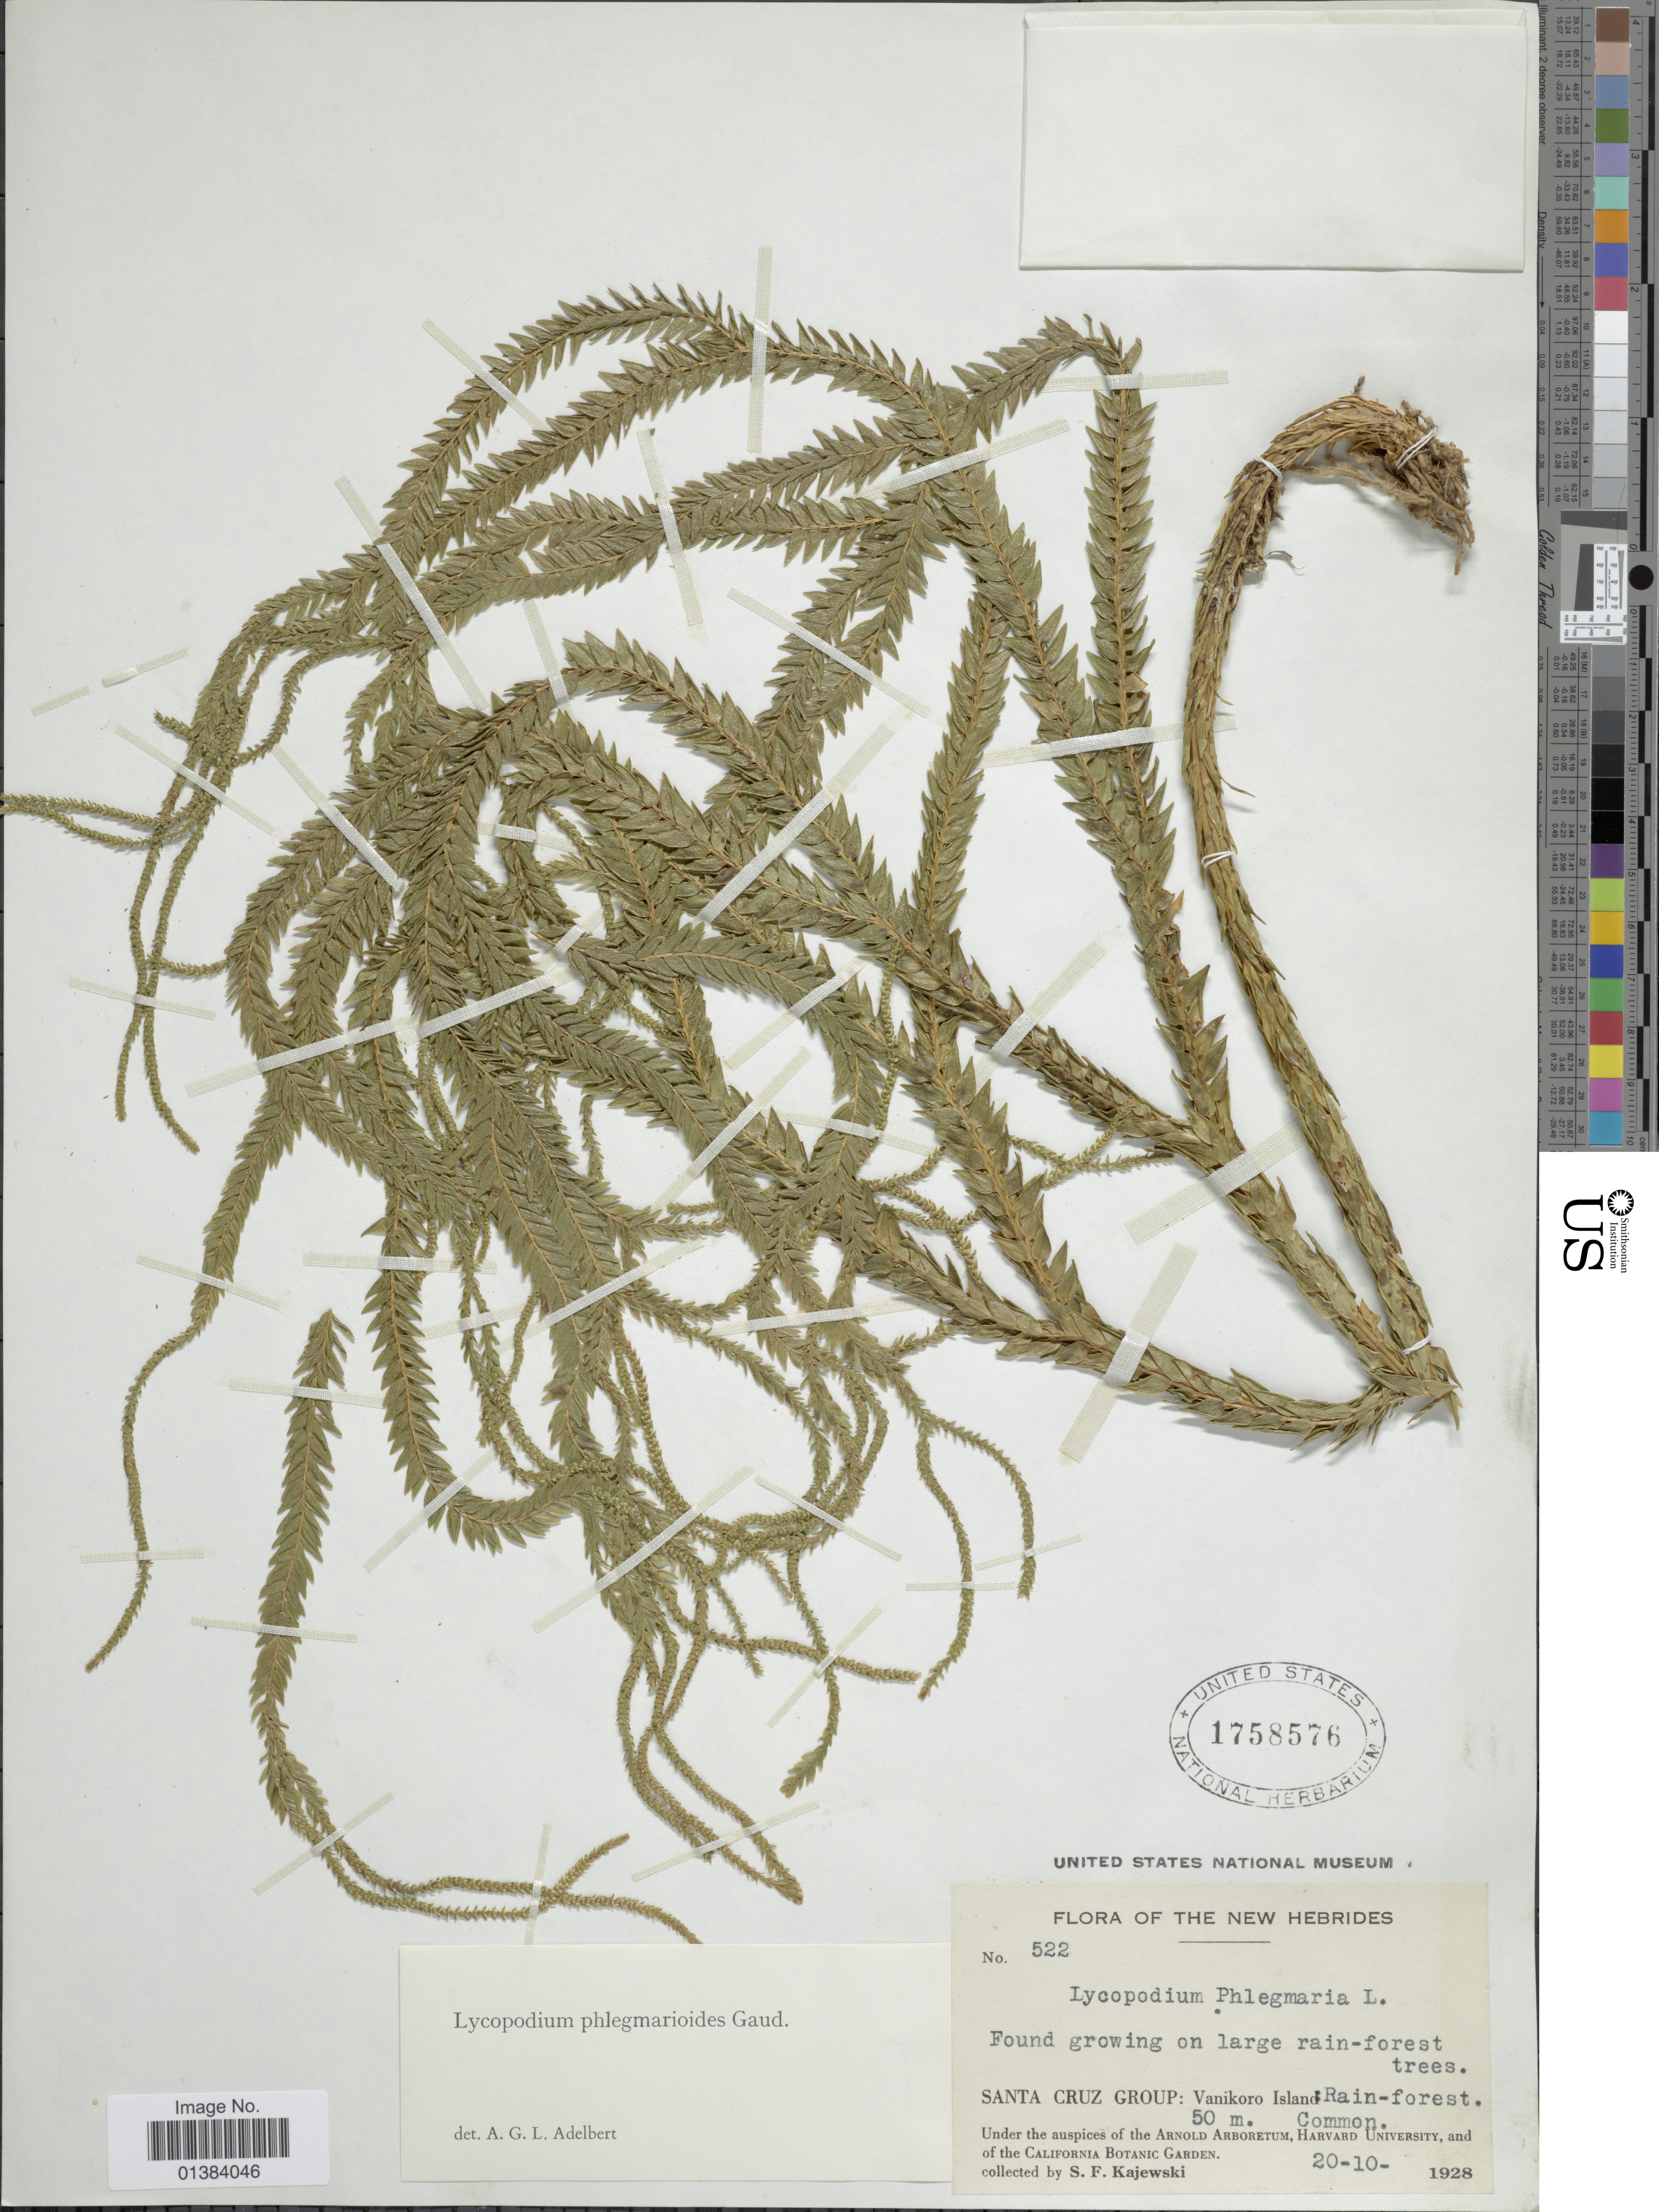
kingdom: Plantae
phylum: Tracheophyta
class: Lycopodiopsida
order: Lycopodiales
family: Lycopodiaceae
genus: Phlegmariurus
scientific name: Phlegmariurus phlegmarioides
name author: (Gaudich.) A. R. Field & Bostock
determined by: Field, A. R.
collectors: S. Kajewski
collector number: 522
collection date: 1928-10-20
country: Vanuatu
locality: New Hebrides. Vanikoro Island.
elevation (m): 50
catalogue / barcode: US 1758576